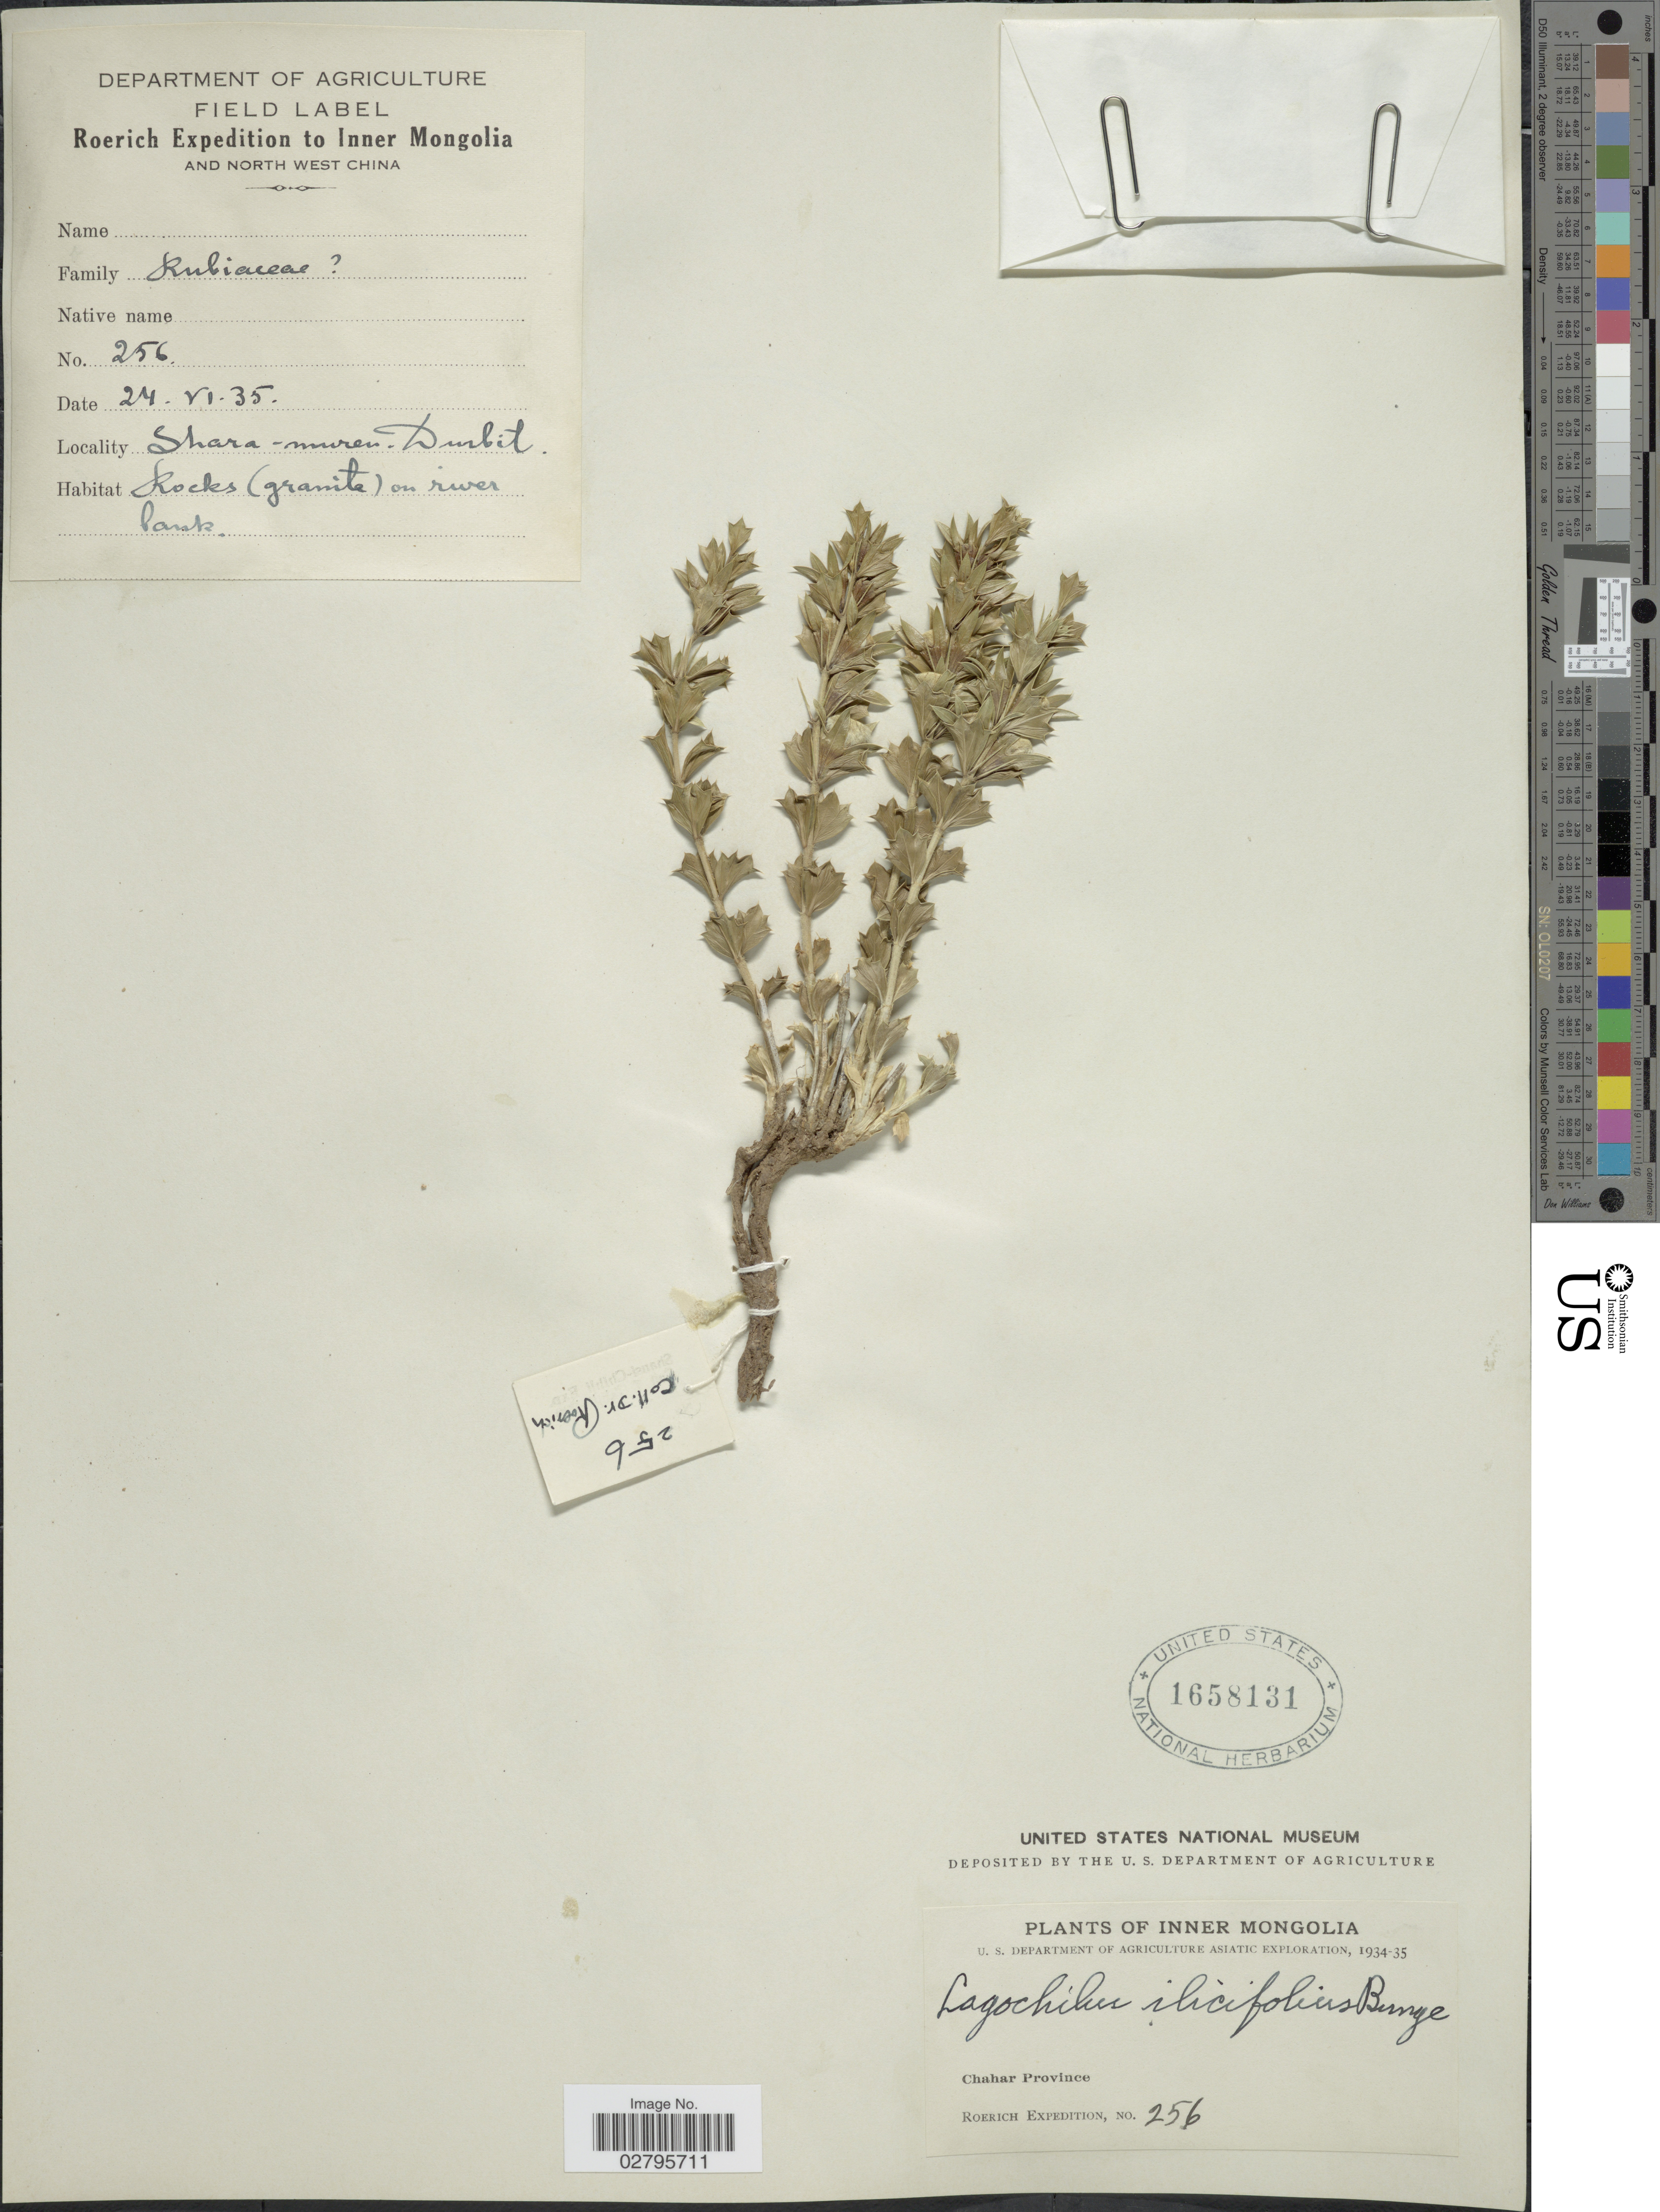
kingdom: Plantae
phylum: Tracheophyta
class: Magnoliopsida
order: Lamiales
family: Lamiaceae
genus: Lagochilus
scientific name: Lagochilus ilicifolius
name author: Bunge ex Benth.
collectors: Roerich Expedition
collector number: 256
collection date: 1935-06-24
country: China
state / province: Nei Monggol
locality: Inner Mongolia and North West China, Chahar Province, Shara-muren-Dunbil.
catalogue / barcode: US 1658131